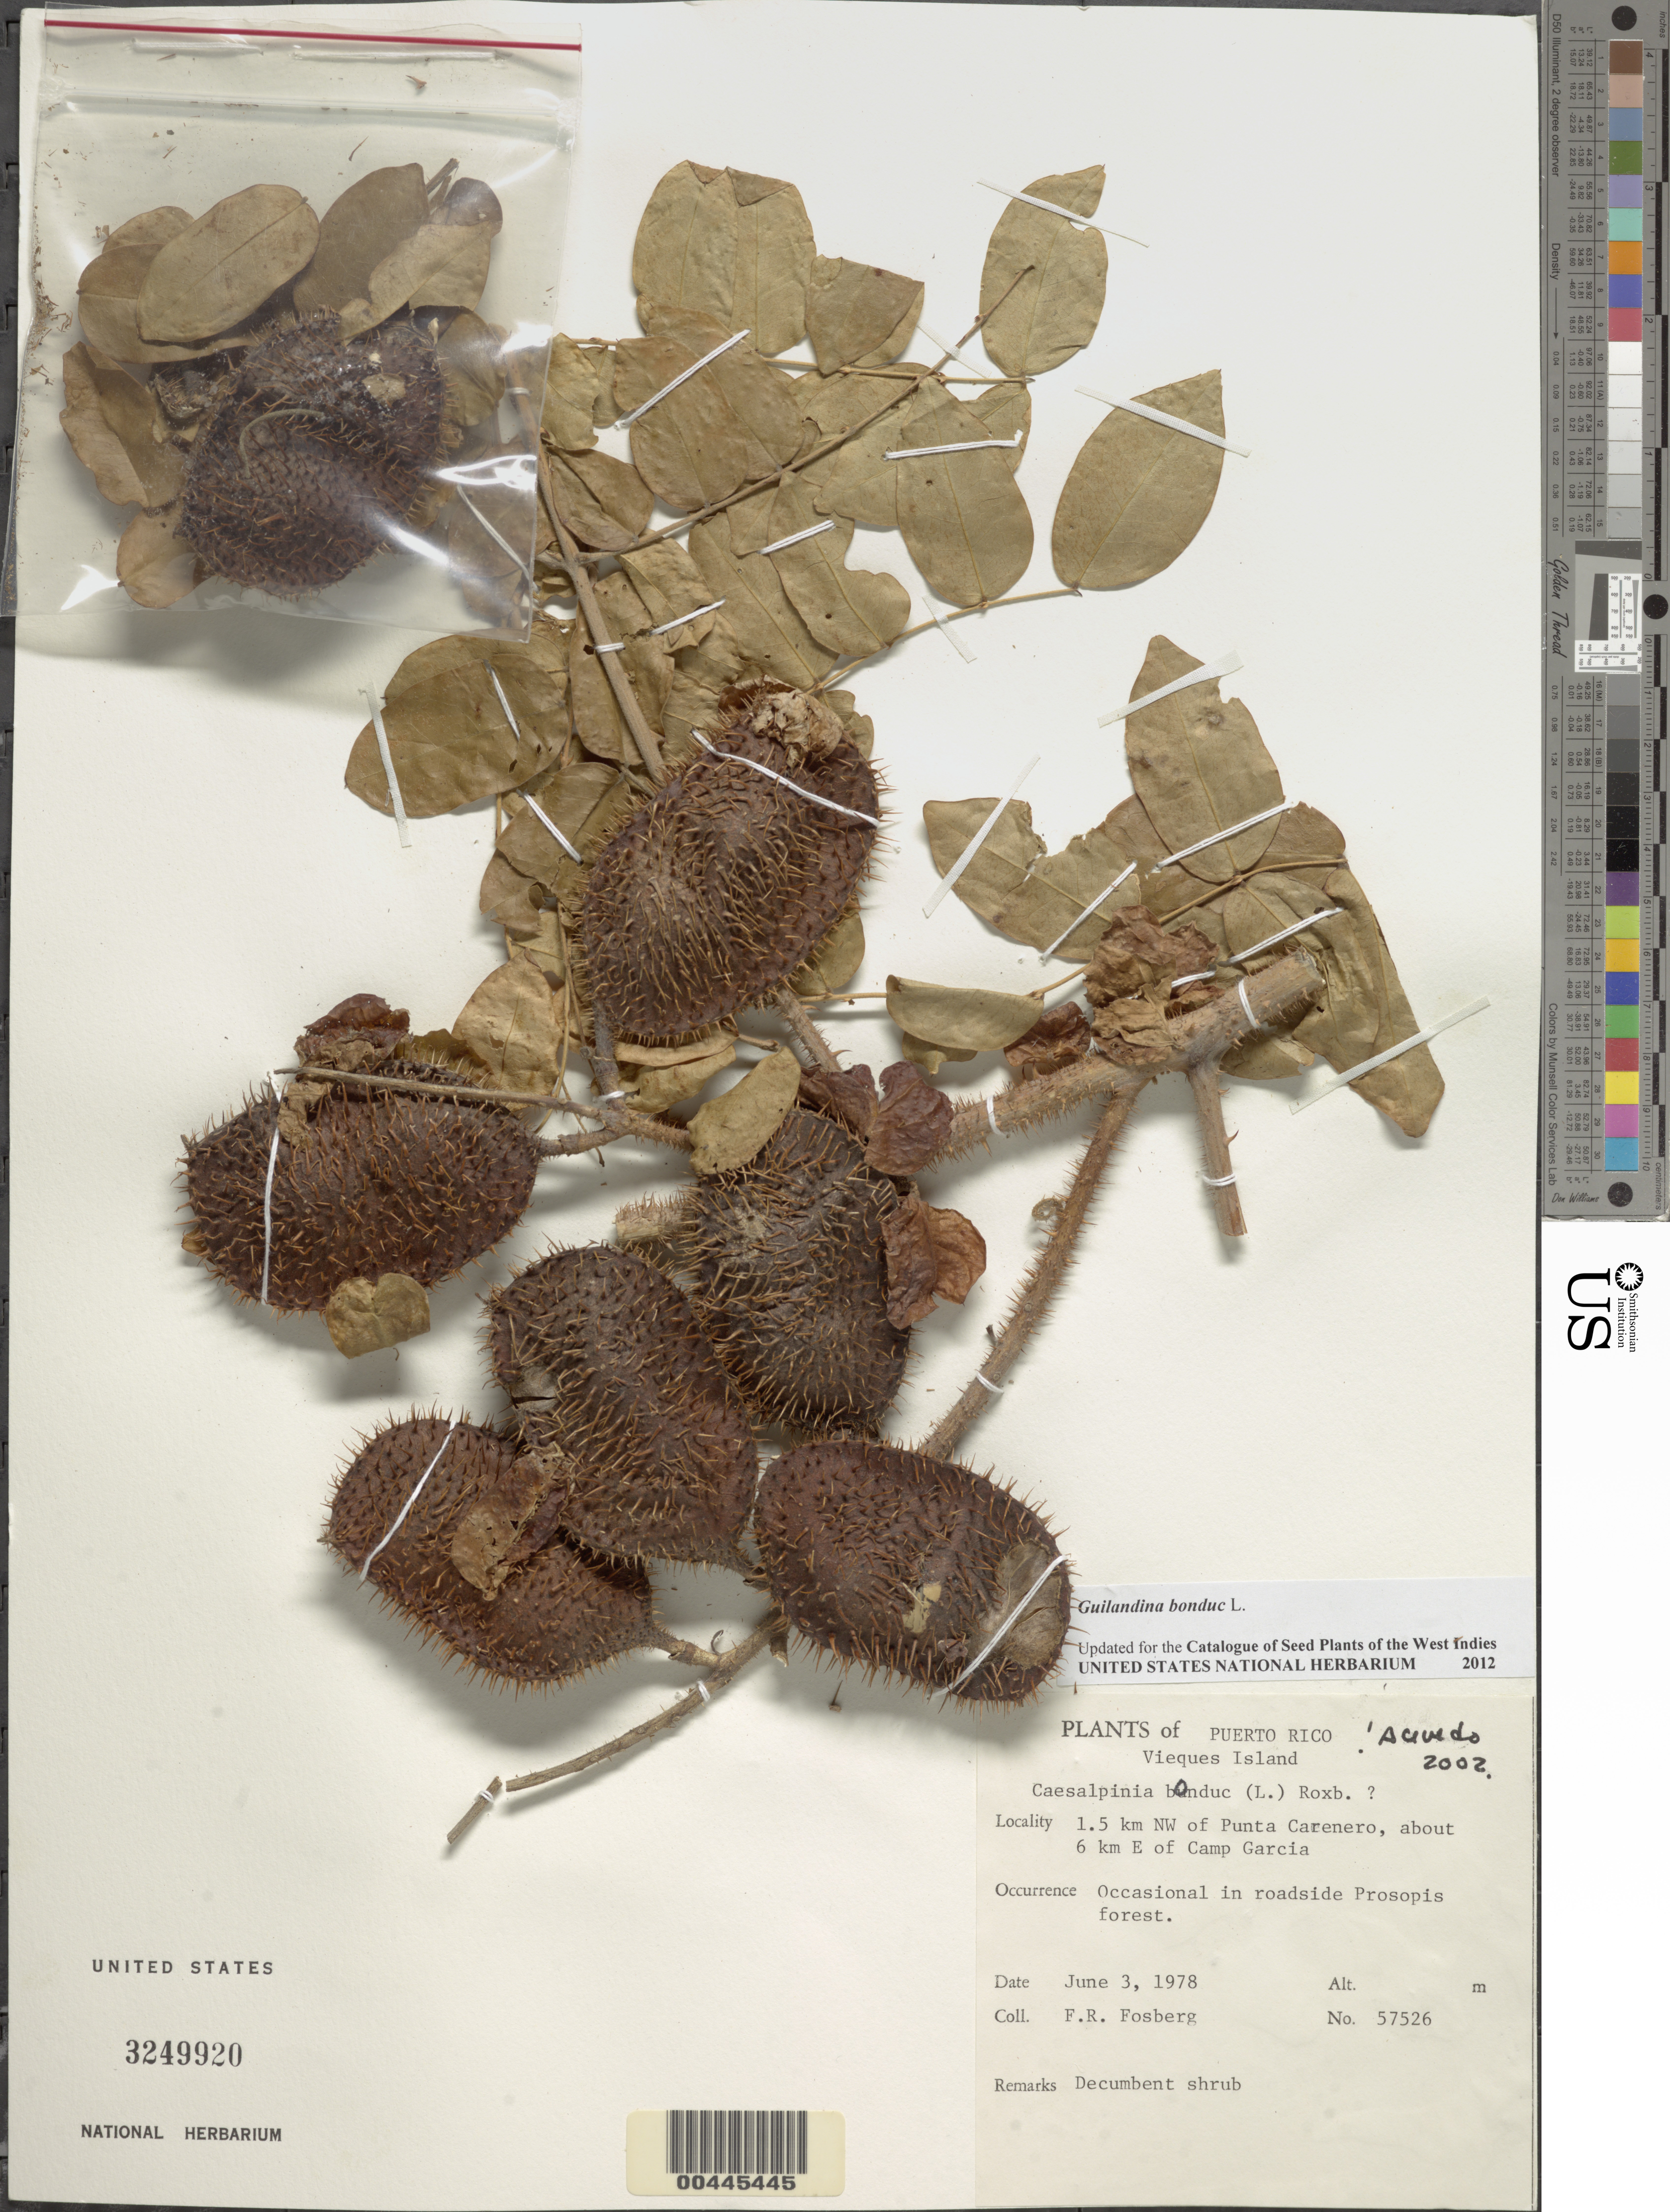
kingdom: Plantae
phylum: Tracheophyta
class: Magnoliopsida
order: Fabales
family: Fabaceae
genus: Guilandina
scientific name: Guilandina bonduc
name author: L.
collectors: F. R. Fosberg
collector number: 57526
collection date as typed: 03 Jun 1978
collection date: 1978-06-03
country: Puerto Rico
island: Greater Antilles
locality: Nw of punta carenero, e of camp garcia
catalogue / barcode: US 3249920